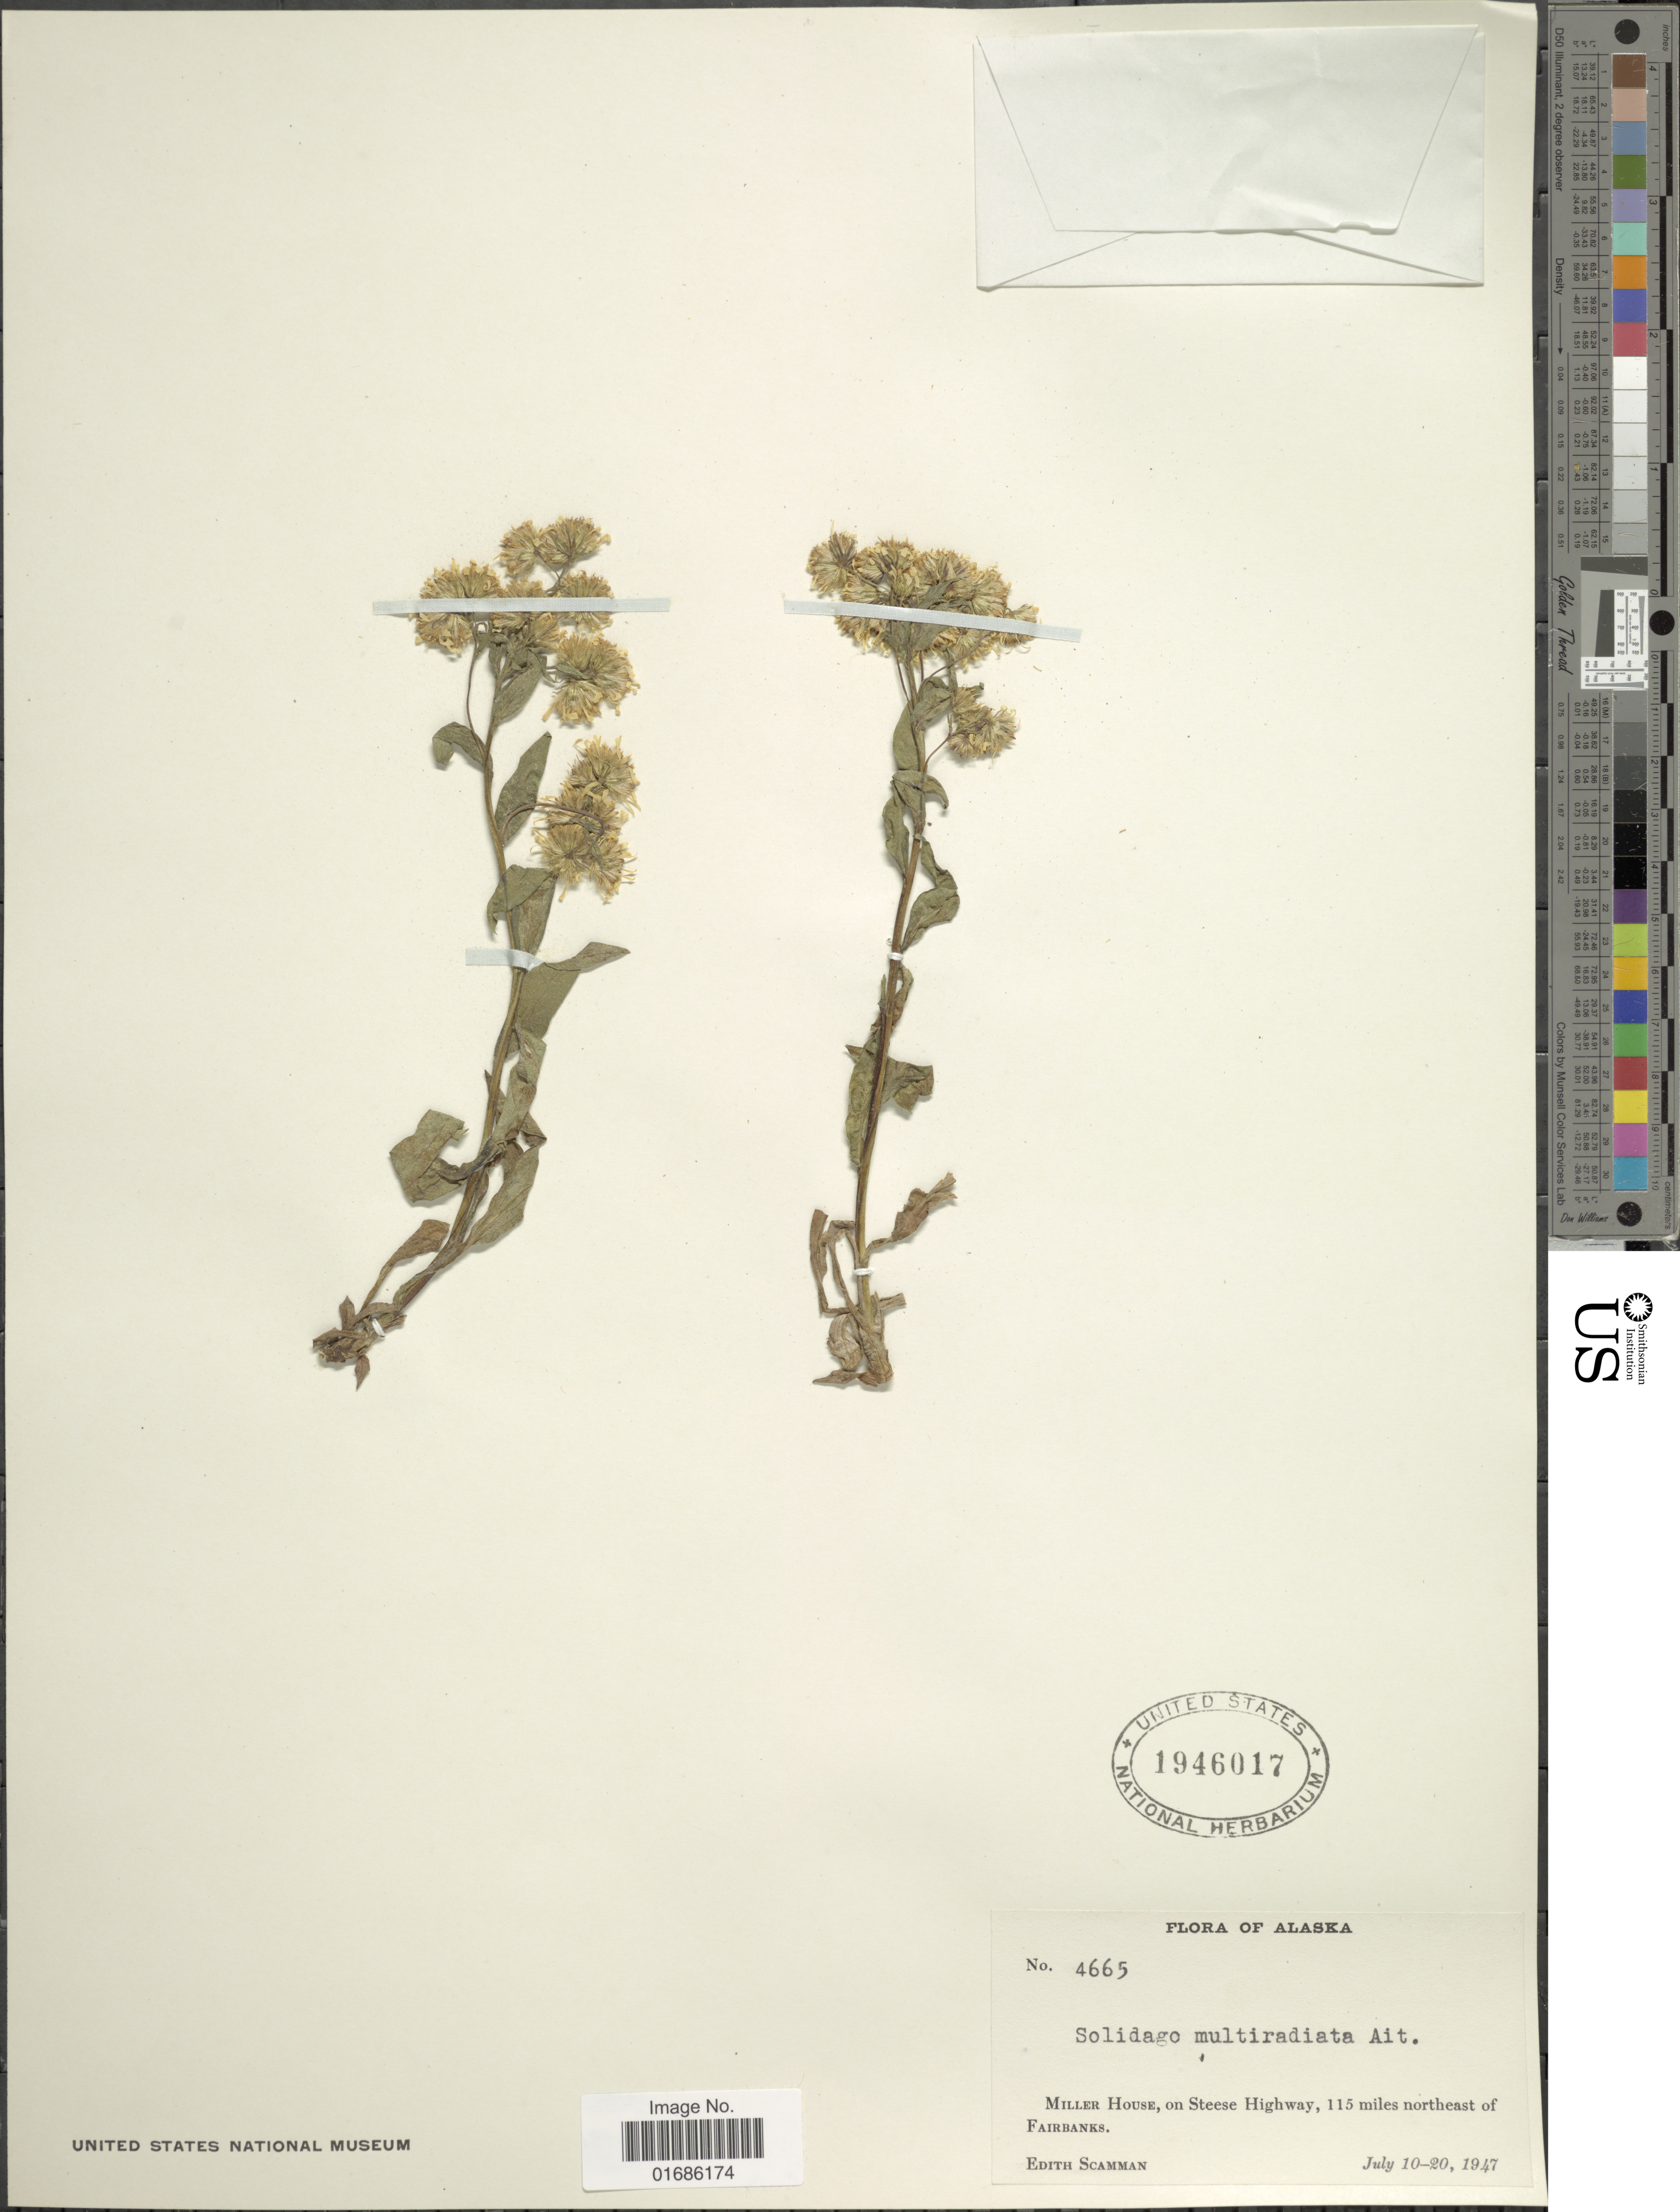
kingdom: Plantae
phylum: Tracheophyta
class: Magnoliopsida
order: Asterales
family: Asteraceae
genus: Solidago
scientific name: Solidago multiradiata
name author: Aiton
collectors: E. Scamman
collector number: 4665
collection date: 1947-07-10/1947-07-20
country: United States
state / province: Alaska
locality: Miller House, on Steese Highway, 115 miles northeast of Fairbanks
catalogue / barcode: US 1946017